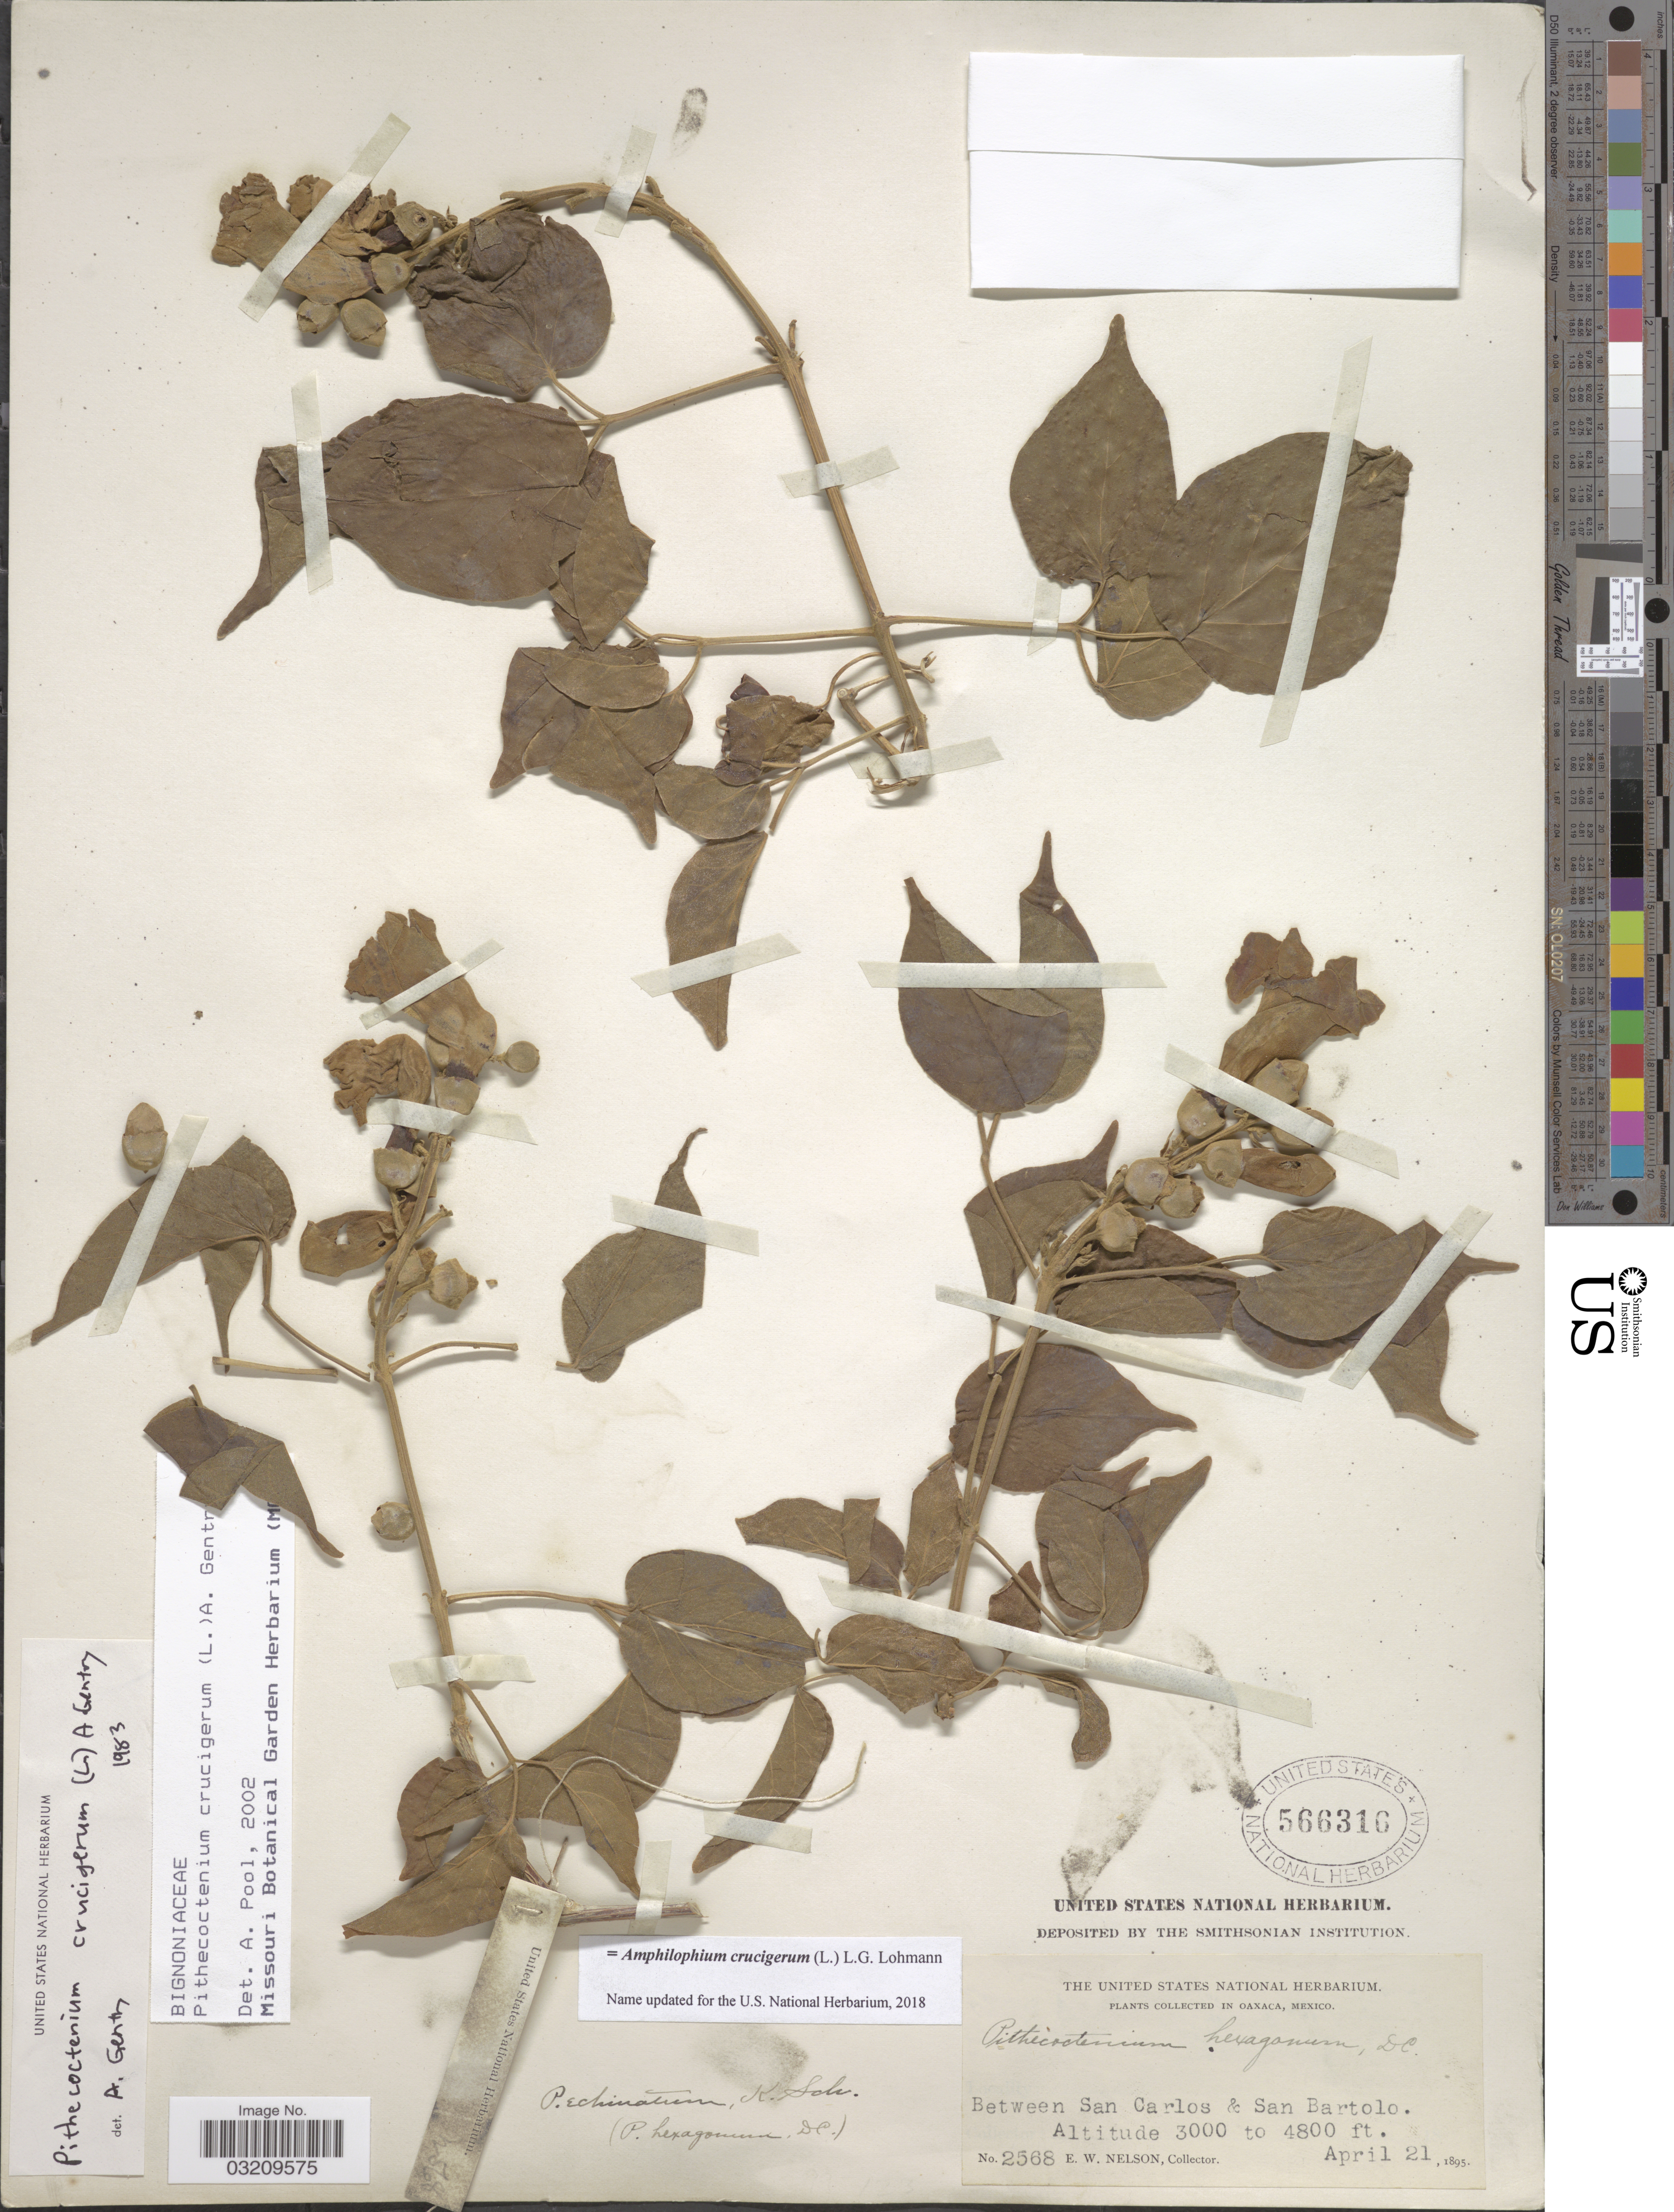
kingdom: Plantae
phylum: Tracheophyta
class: Magnoliopsida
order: Lamiales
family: Bignoniaceae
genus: Amphilophium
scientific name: Amphilophium crucigerum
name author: (L.) L.G. Lohmann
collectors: E. W. Nelson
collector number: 2568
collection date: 1895-04-21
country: Mexico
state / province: Oaxaca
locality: Between San Carlos & San Bartolo.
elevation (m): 914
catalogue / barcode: US 566316